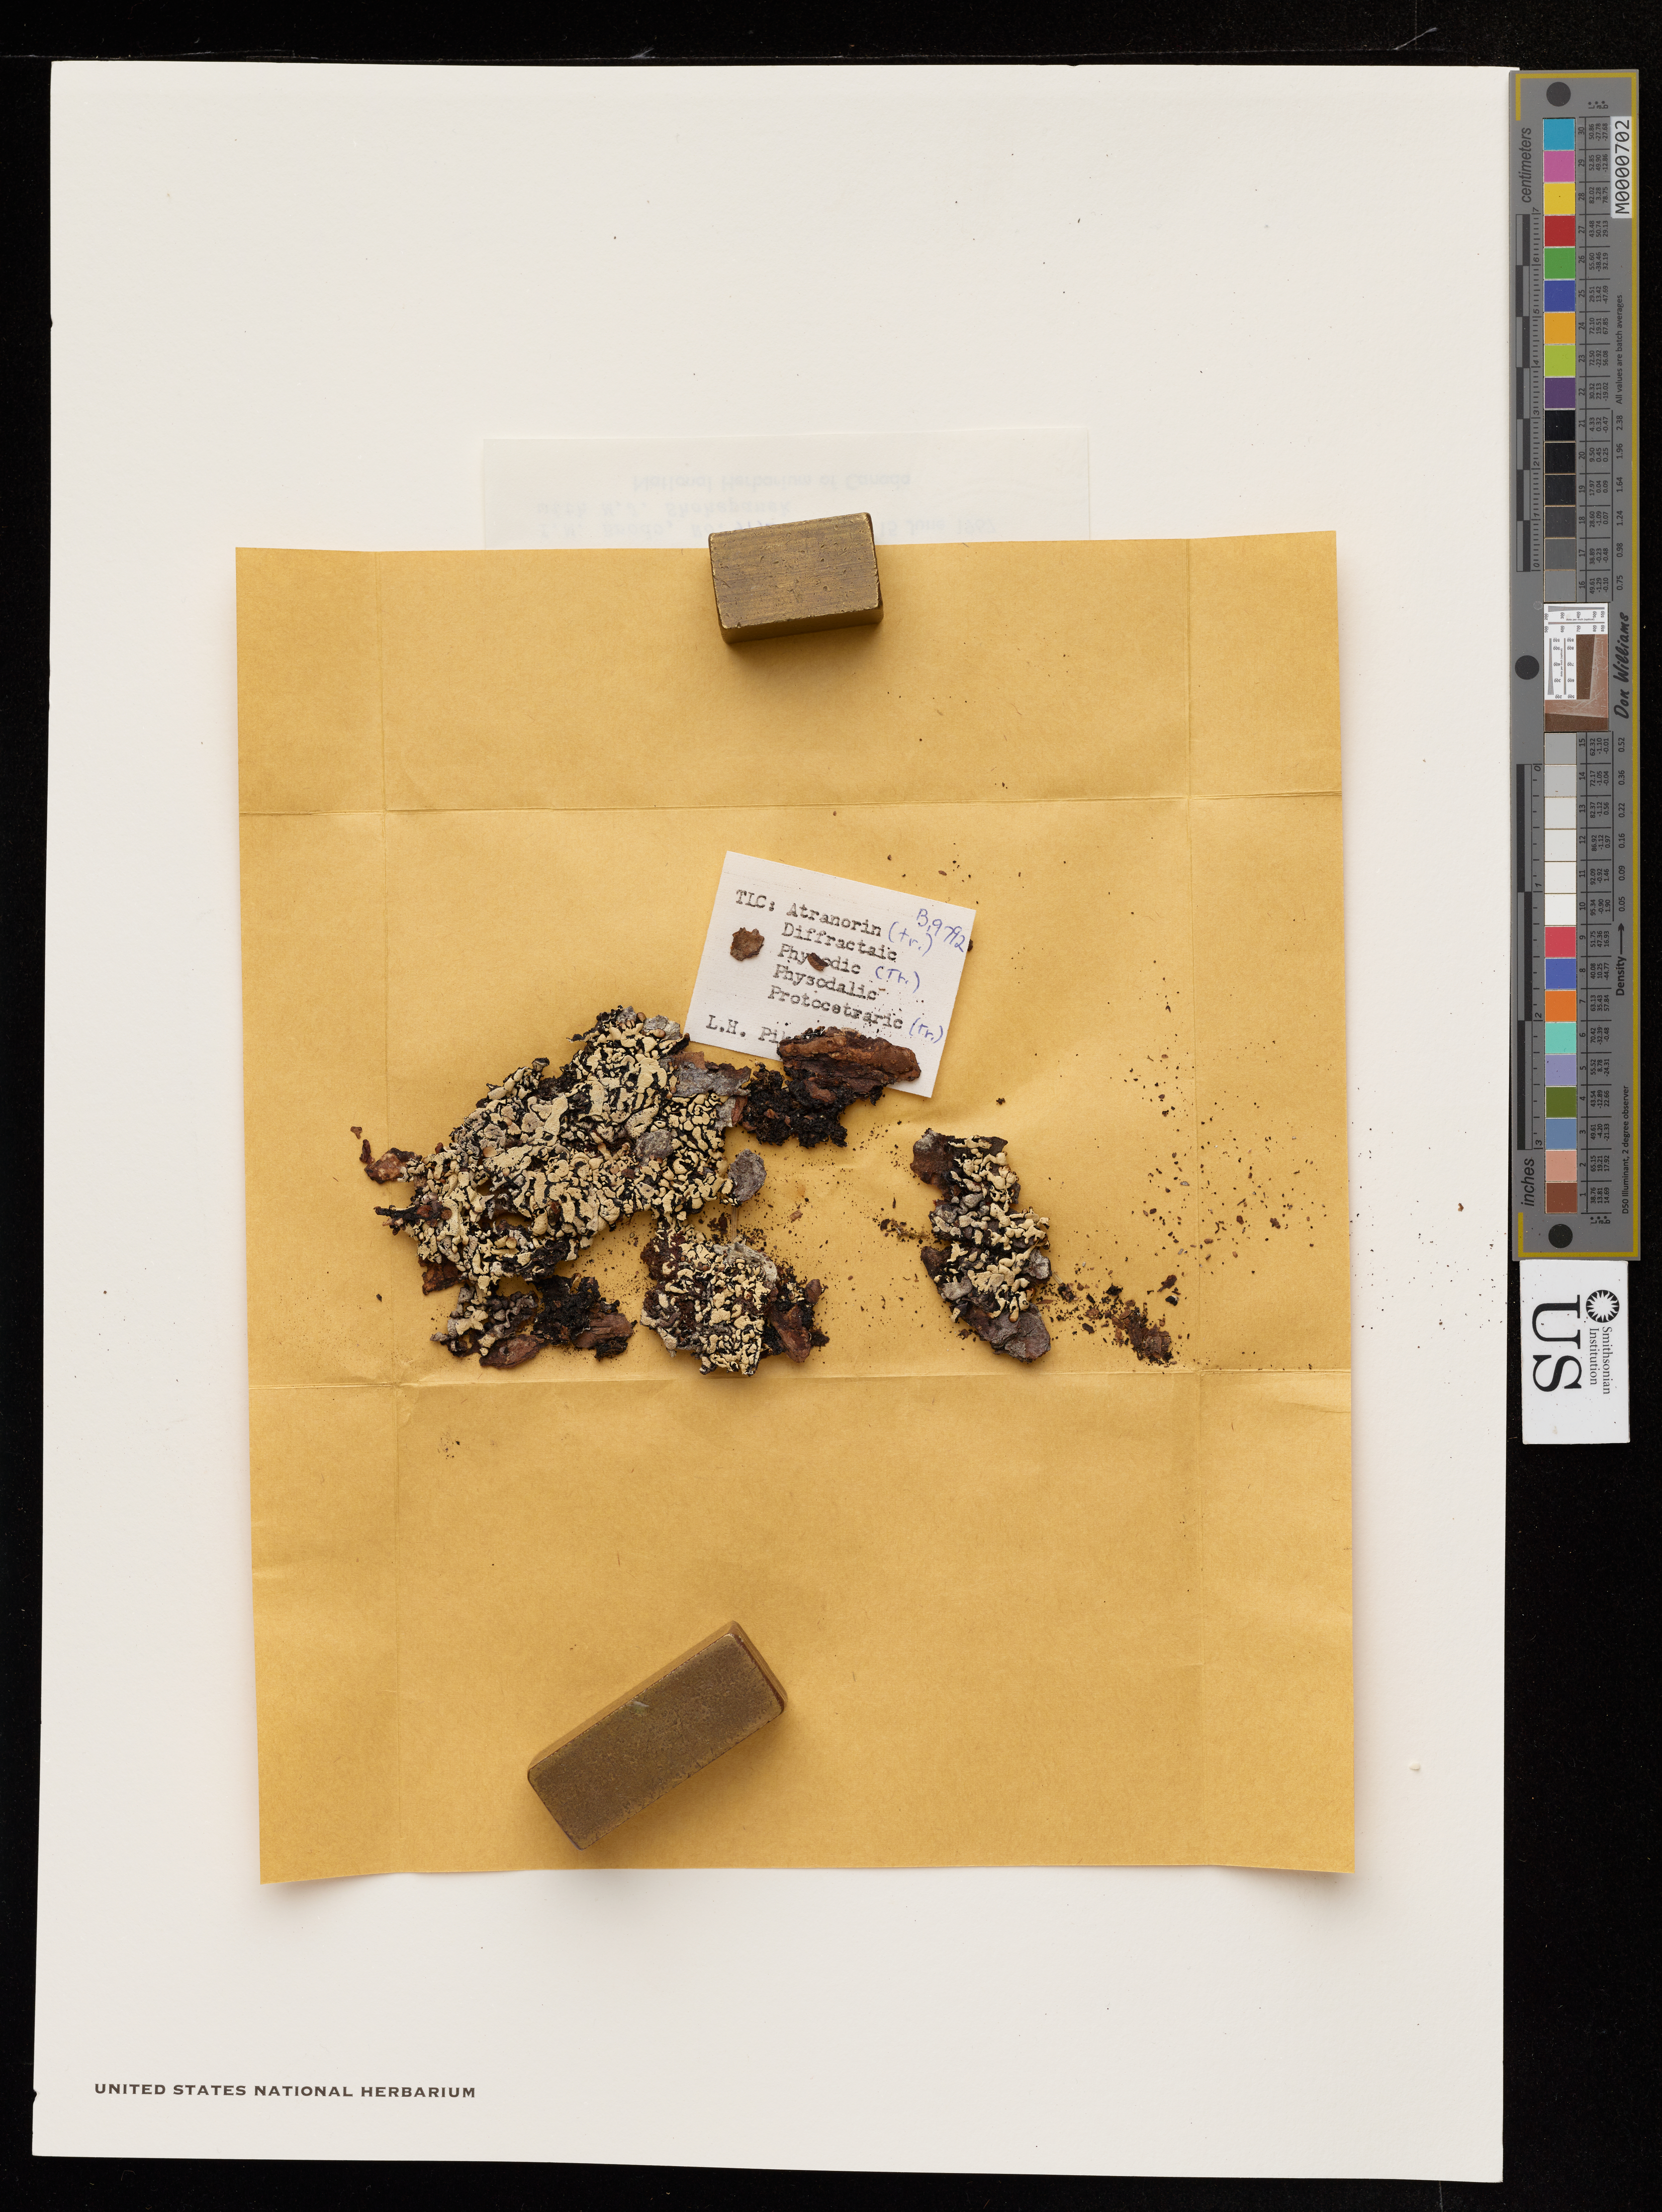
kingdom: Fungi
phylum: Ascomycota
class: Lecanoromycetes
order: Lecanorales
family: Parmeliaceae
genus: Hypogymnia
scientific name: Hypogymnia enteromorpha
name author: (Ach.) Nyl.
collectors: I. Brodo & M. Schepanek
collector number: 9792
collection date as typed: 15 Jun 1967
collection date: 1967-06-15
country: Canada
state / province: British Columbia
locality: Queen charlotte islands, graham island